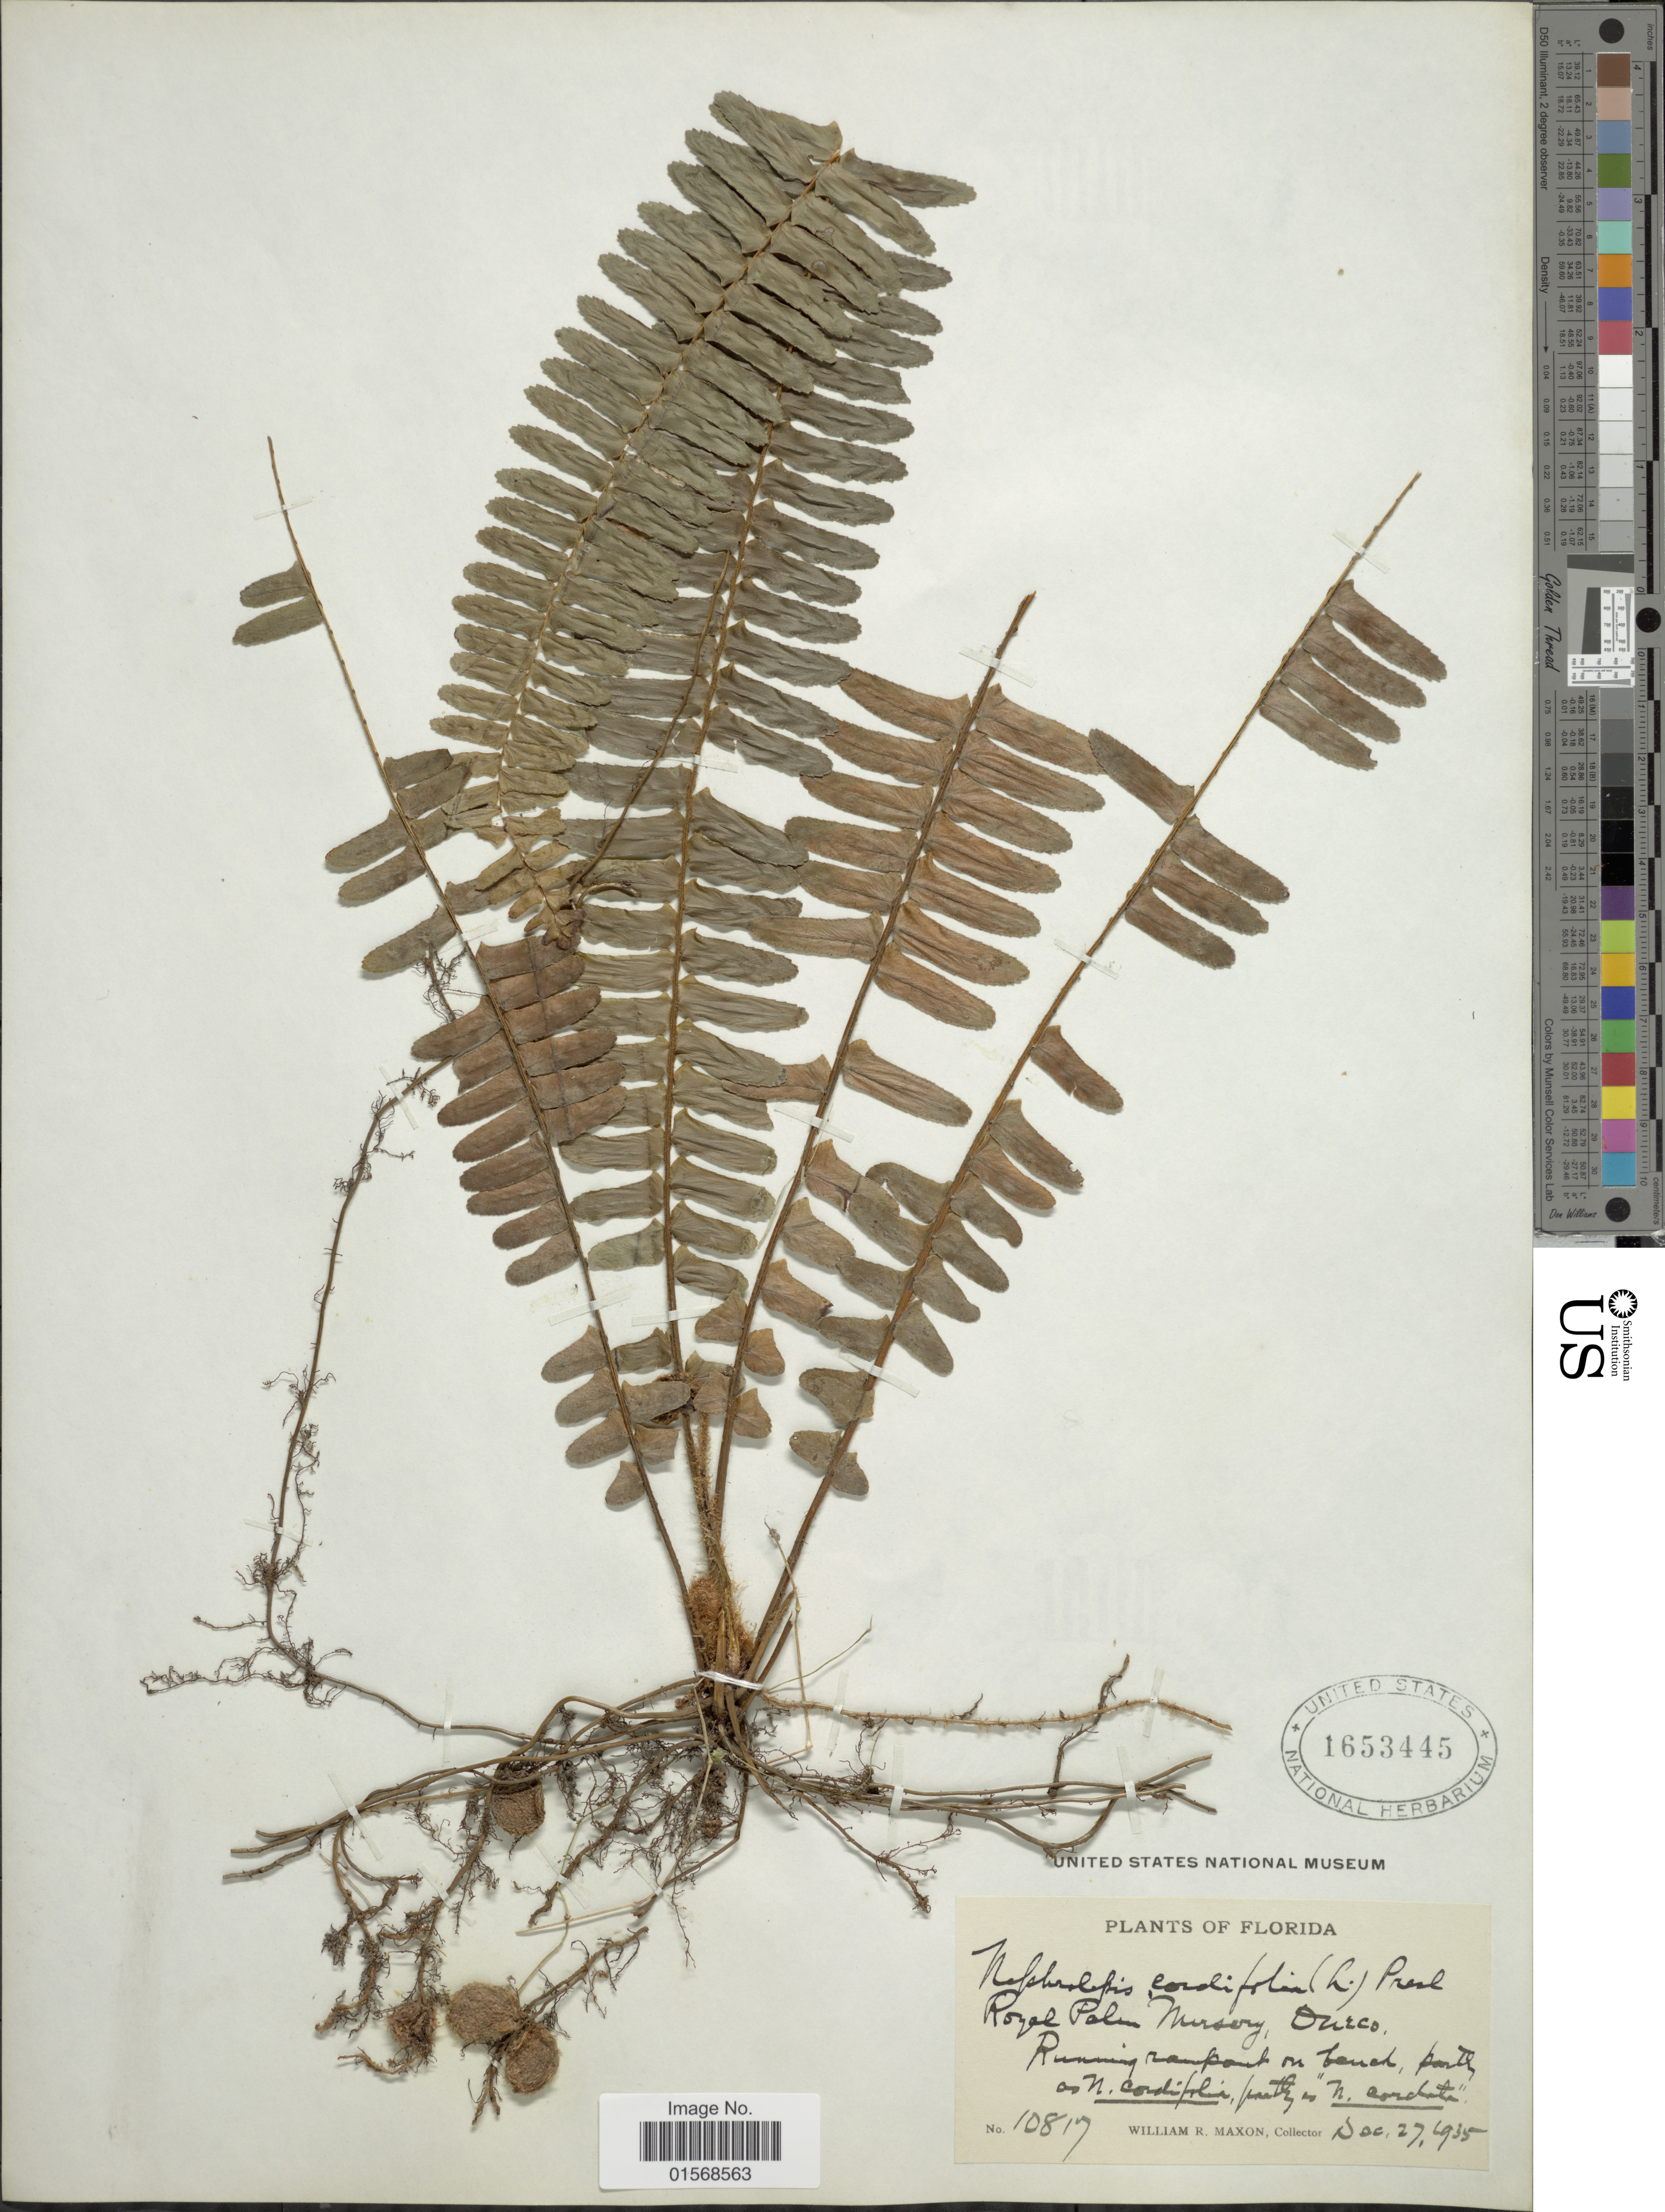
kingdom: Plantae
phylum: Tracheophyta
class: Polypodiopsida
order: Polypodiales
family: Nephrolepidaceae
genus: Nephrolepis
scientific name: Nephrolepis cordifolia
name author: (L.) C. Presl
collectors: W. R. Maxon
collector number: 10817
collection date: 1935-12-27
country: United States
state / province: Florida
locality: Florida. Royal Palm Nursery, Ourco.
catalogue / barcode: US 1653445